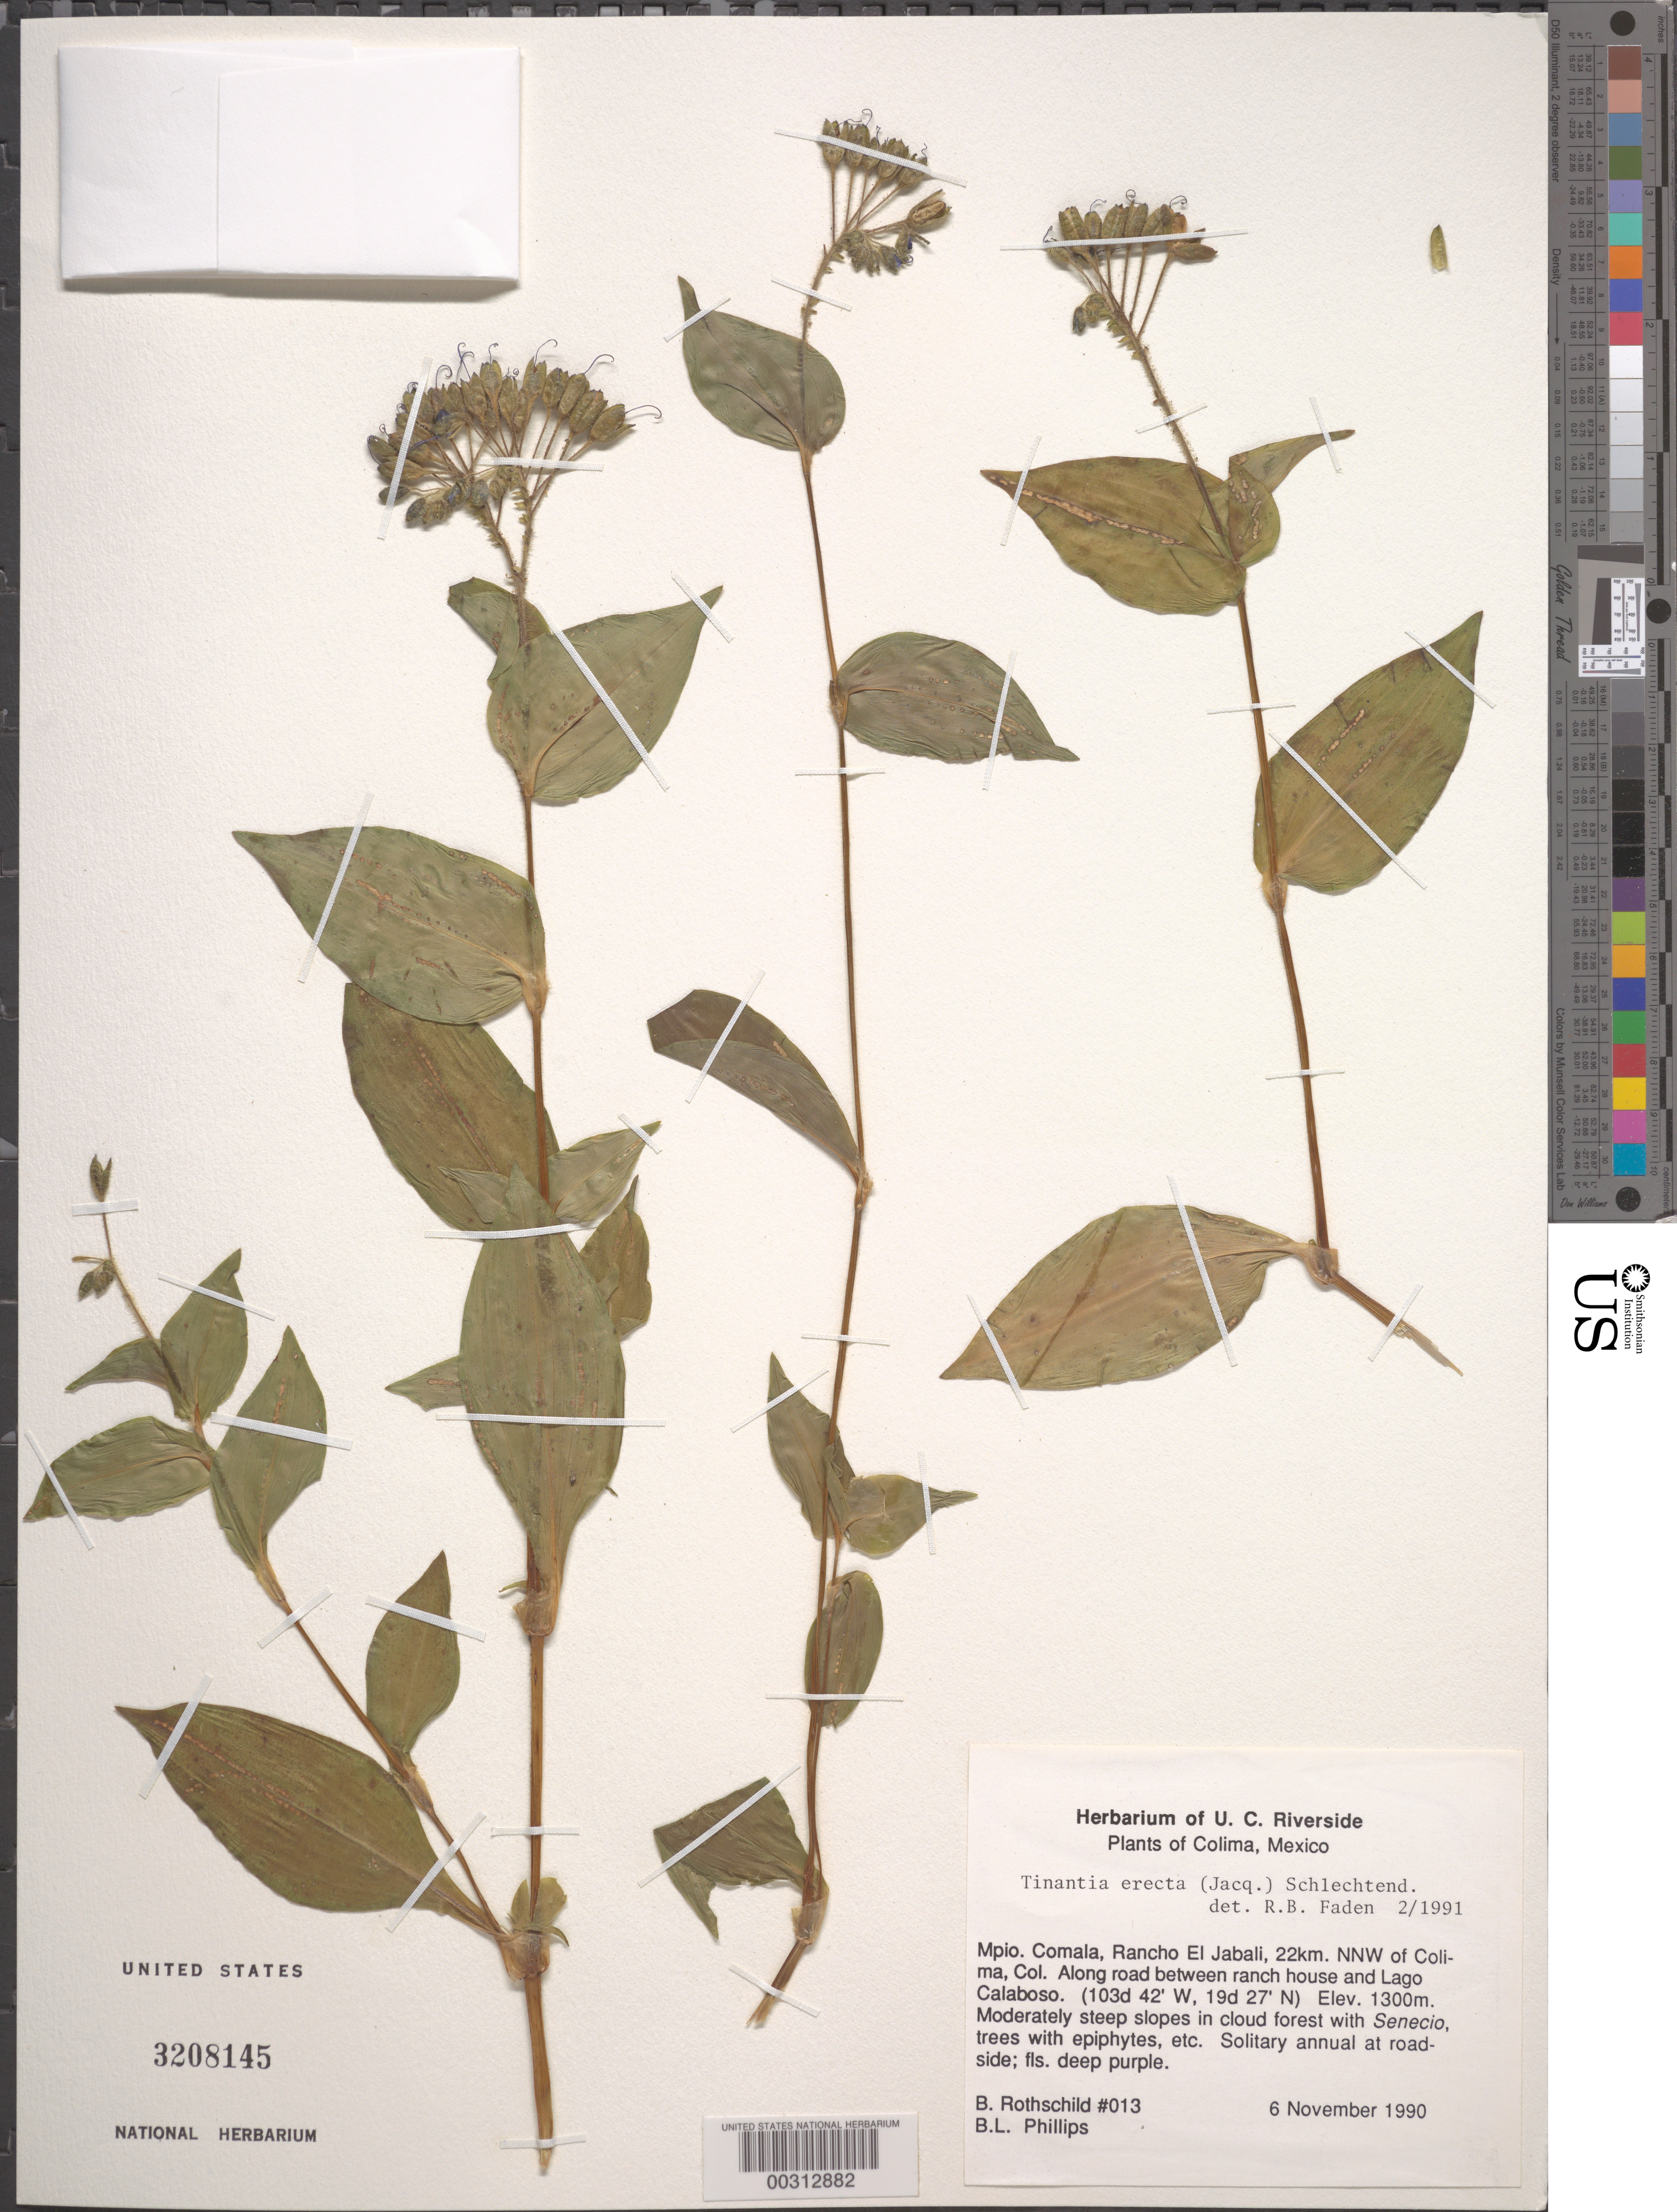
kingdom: Plantae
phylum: Tracheophyta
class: Liliopsida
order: Commelinales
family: Commelinaceae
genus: Tinantia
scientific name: Tinantia erecta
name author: (Jacq.) Fenzl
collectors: B. Rothschild & B. L. Phillips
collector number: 013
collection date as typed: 06 Nov 1990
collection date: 1990-11-06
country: Mexico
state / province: Colima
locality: Comala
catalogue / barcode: US 3208145